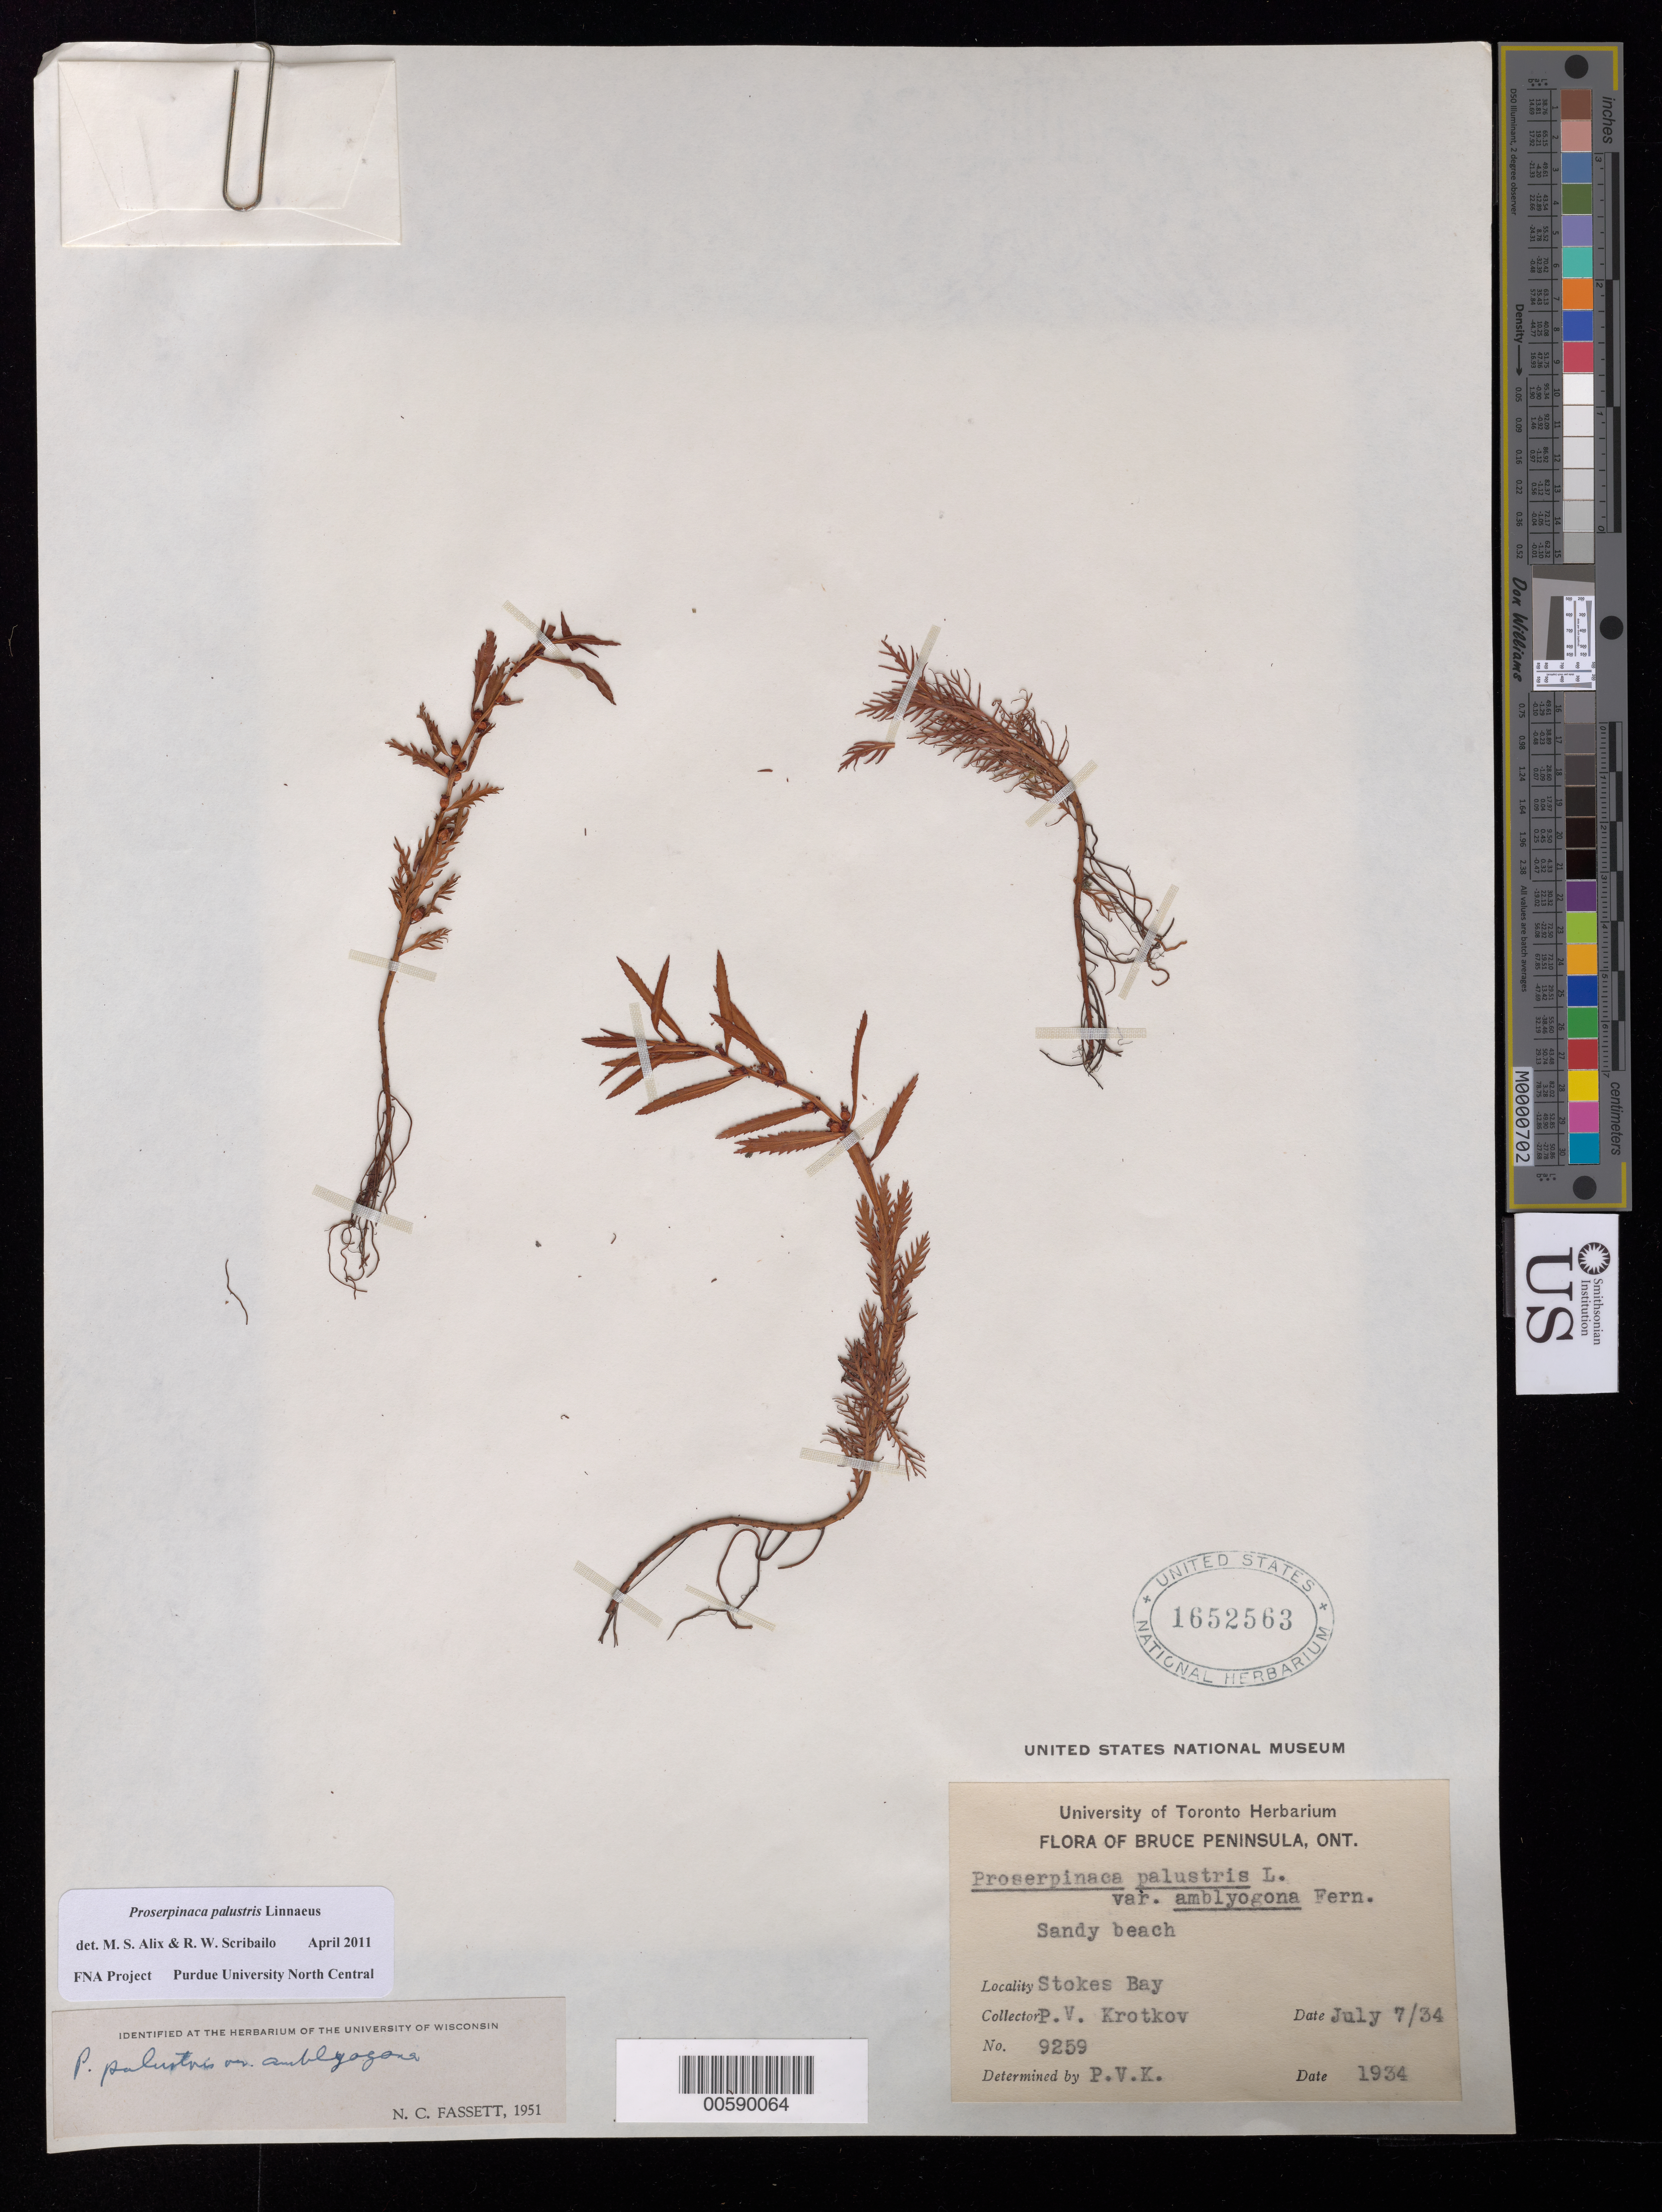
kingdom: Plantae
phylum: Tracheophyta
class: Magnoliopsida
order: Saxifragales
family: Haloragaceae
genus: Proserpinaca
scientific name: Proserpinaca palustris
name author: L.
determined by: Scribailo, R. W.; Alix, M. S.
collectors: P. V. Krotkov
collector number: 9259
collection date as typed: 07 Jul 1934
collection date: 1934-07-07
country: Canada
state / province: Ontario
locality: Stokes Bay; Bruce Peninsula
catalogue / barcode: US 1652563